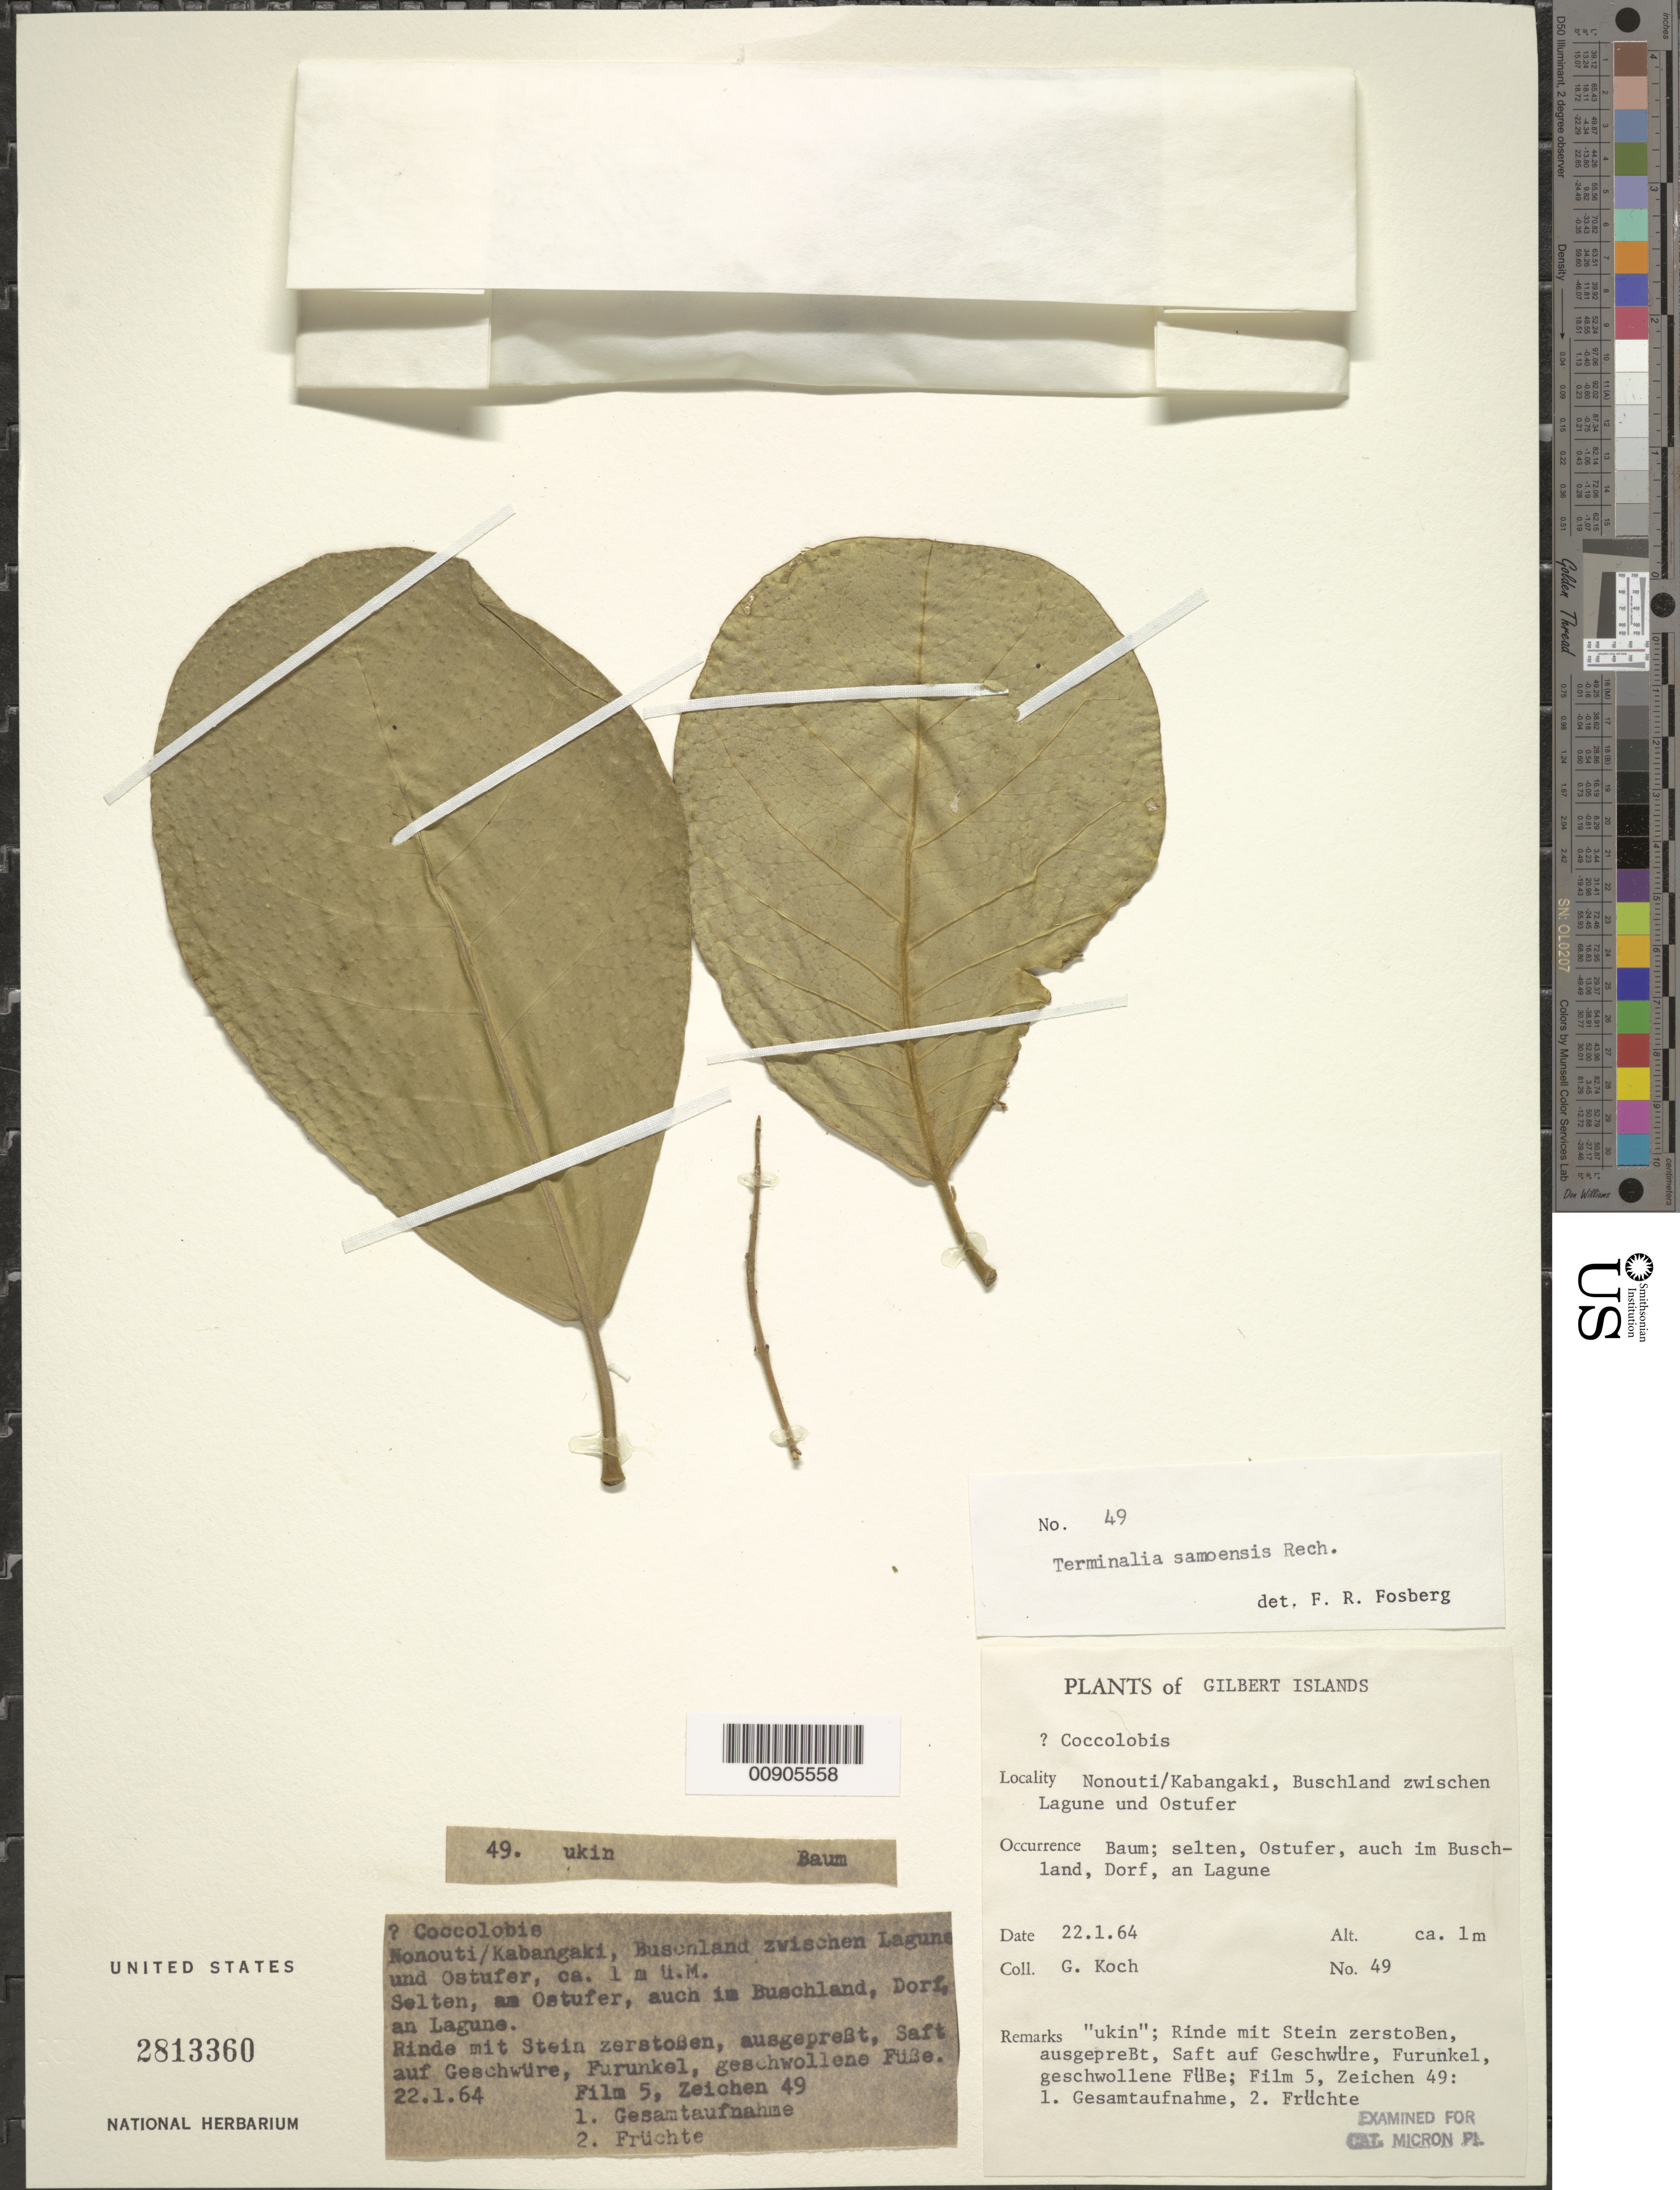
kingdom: Plantae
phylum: Tracheophyta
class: Magnoliopsida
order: Myrtales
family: Combretaceae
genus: Terminalia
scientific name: Terminalia samoensis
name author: Rech.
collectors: G. Koch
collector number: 49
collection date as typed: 22 Jan 1964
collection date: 1964-01-22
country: Kiribati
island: Nonouti Atoll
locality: Nonouti/Kabangaki, Buschland zwischen Lagune und Ostufer.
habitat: Baum; selten, Ostufer, auch im Buschland, Dorf, an Lagune.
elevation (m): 1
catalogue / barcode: US 2813360